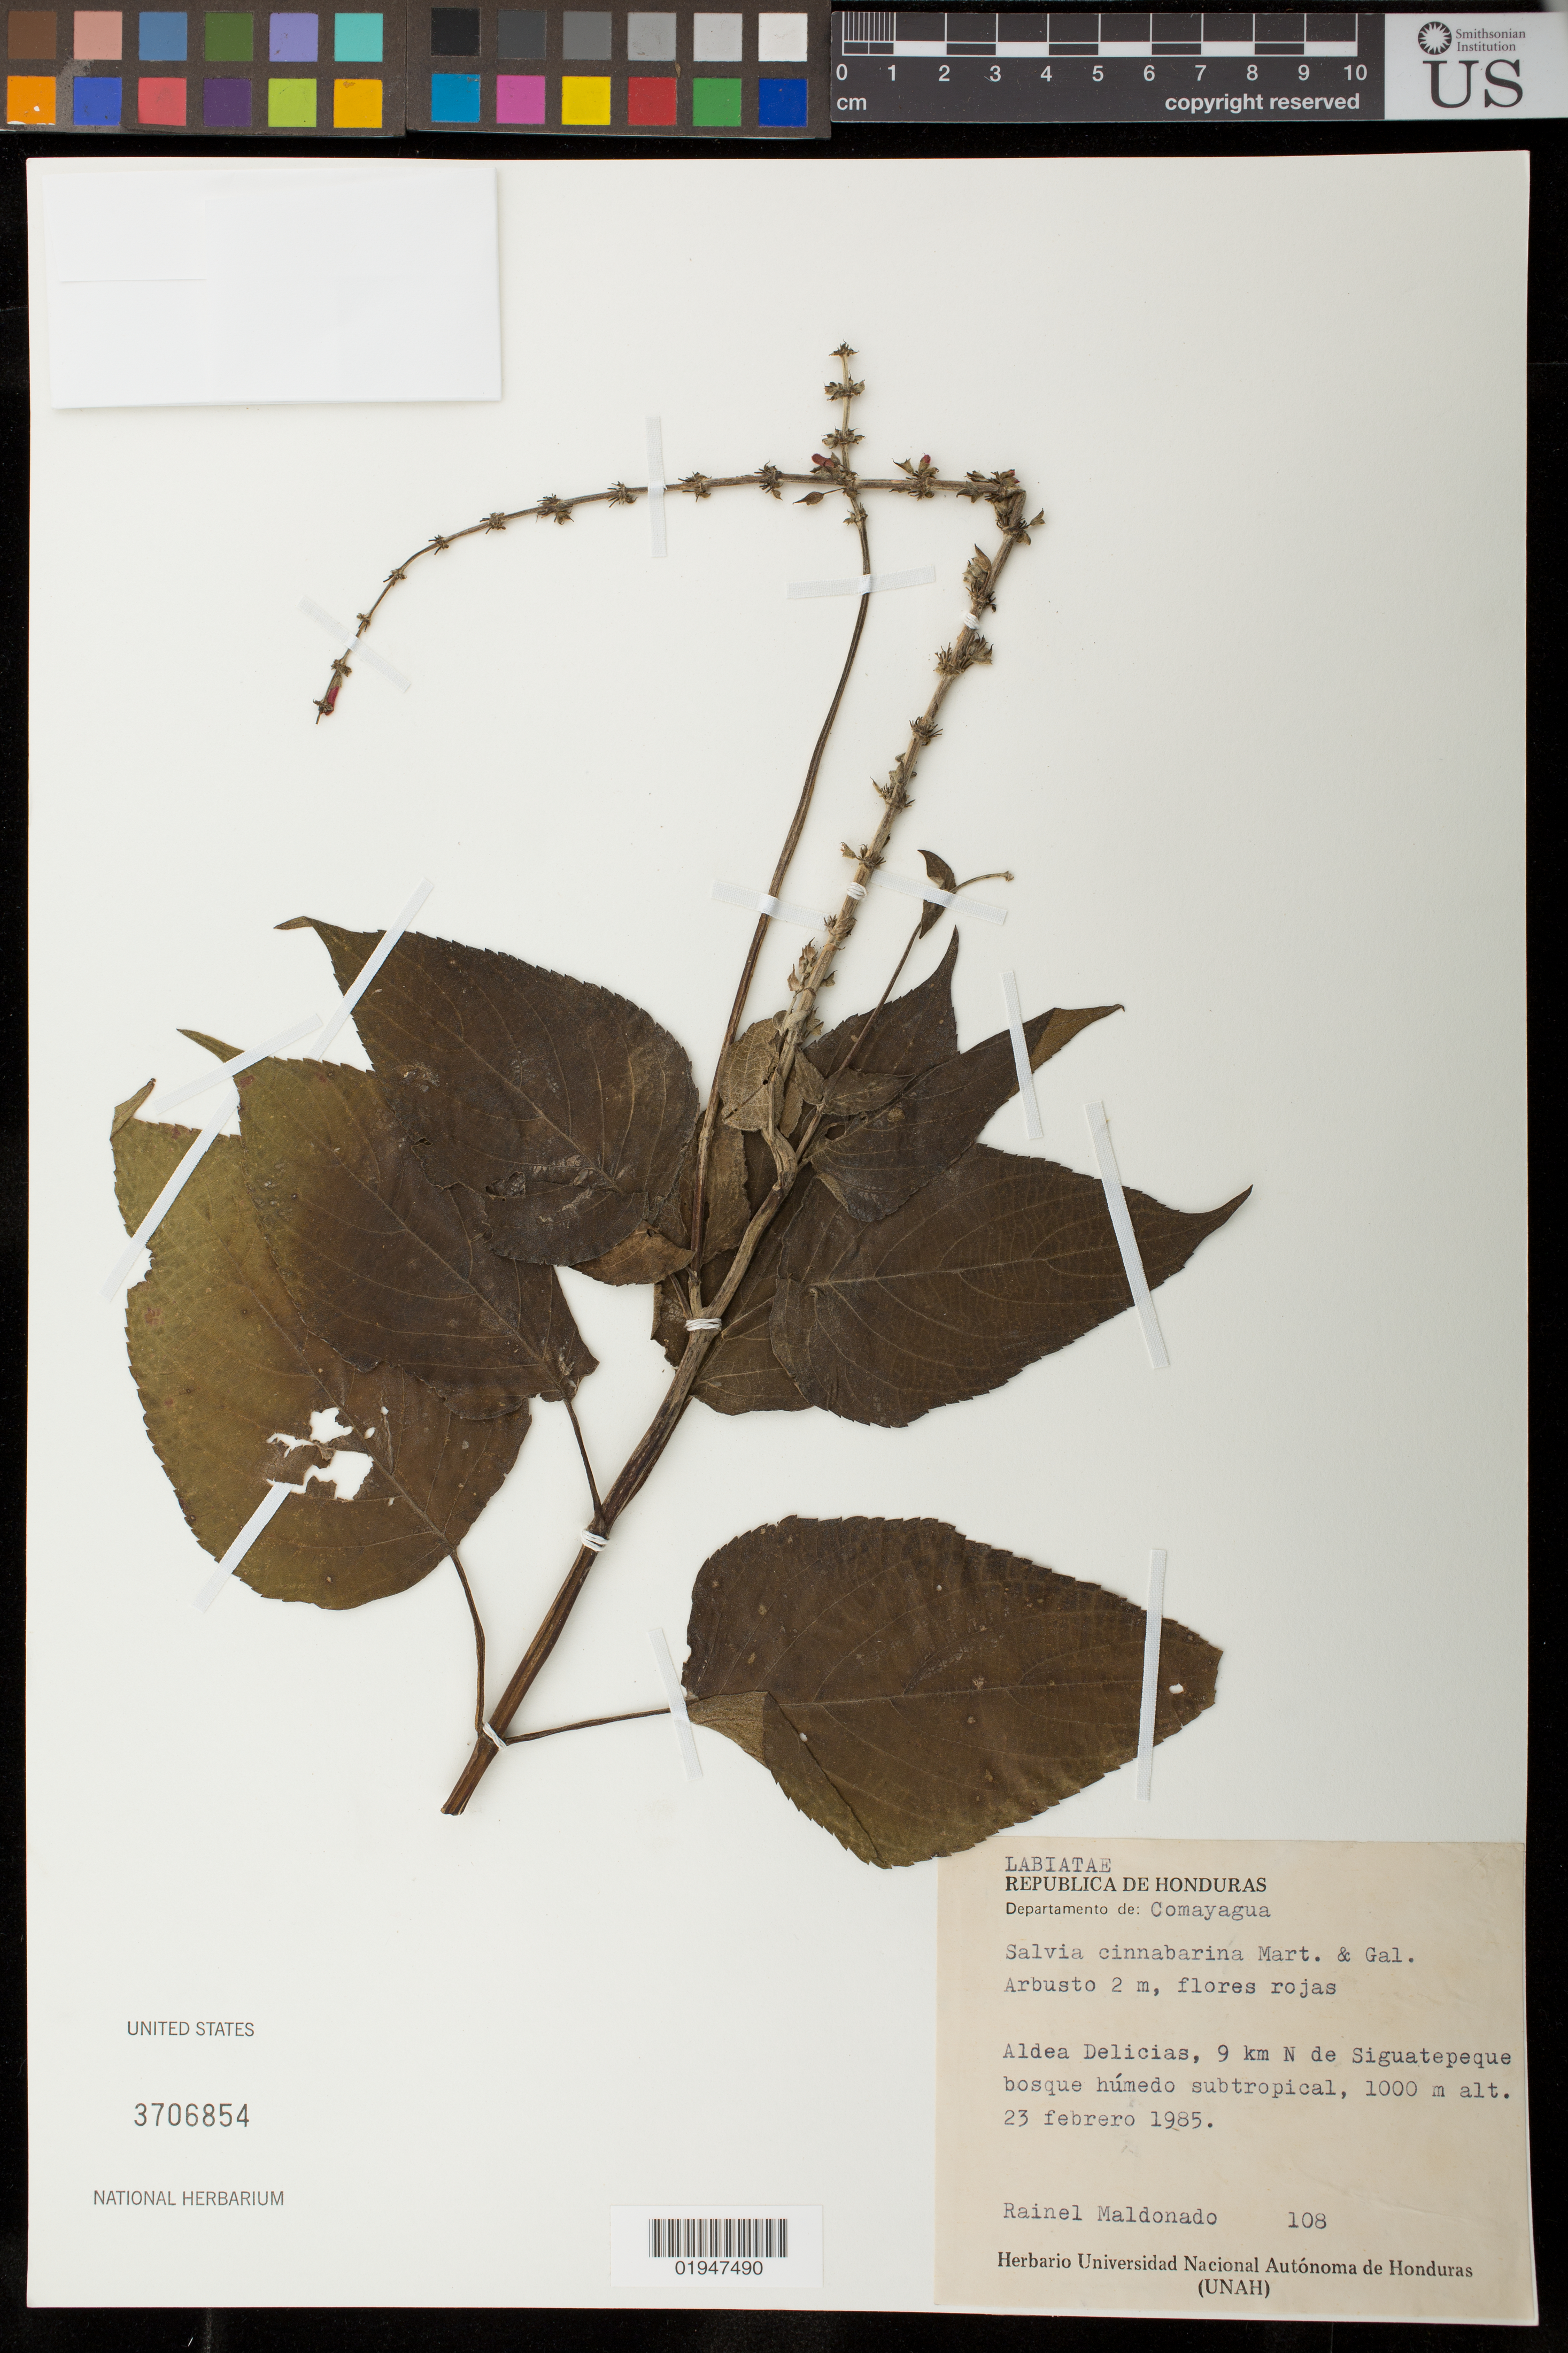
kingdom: Plantae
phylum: Tracheophyta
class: Magnoliopsida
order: Lamiales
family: Lamiaceae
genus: Salvia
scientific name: Salvia cinnabarina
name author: M. Martens & Galeotti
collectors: R. Maldonado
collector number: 108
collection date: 1985-02-23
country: Honduras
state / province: Comayagua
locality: Aldea Delicias, 9 km N de Siguatepeque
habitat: Bosque húmedo subtropical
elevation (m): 1000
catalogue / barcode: US 3706854